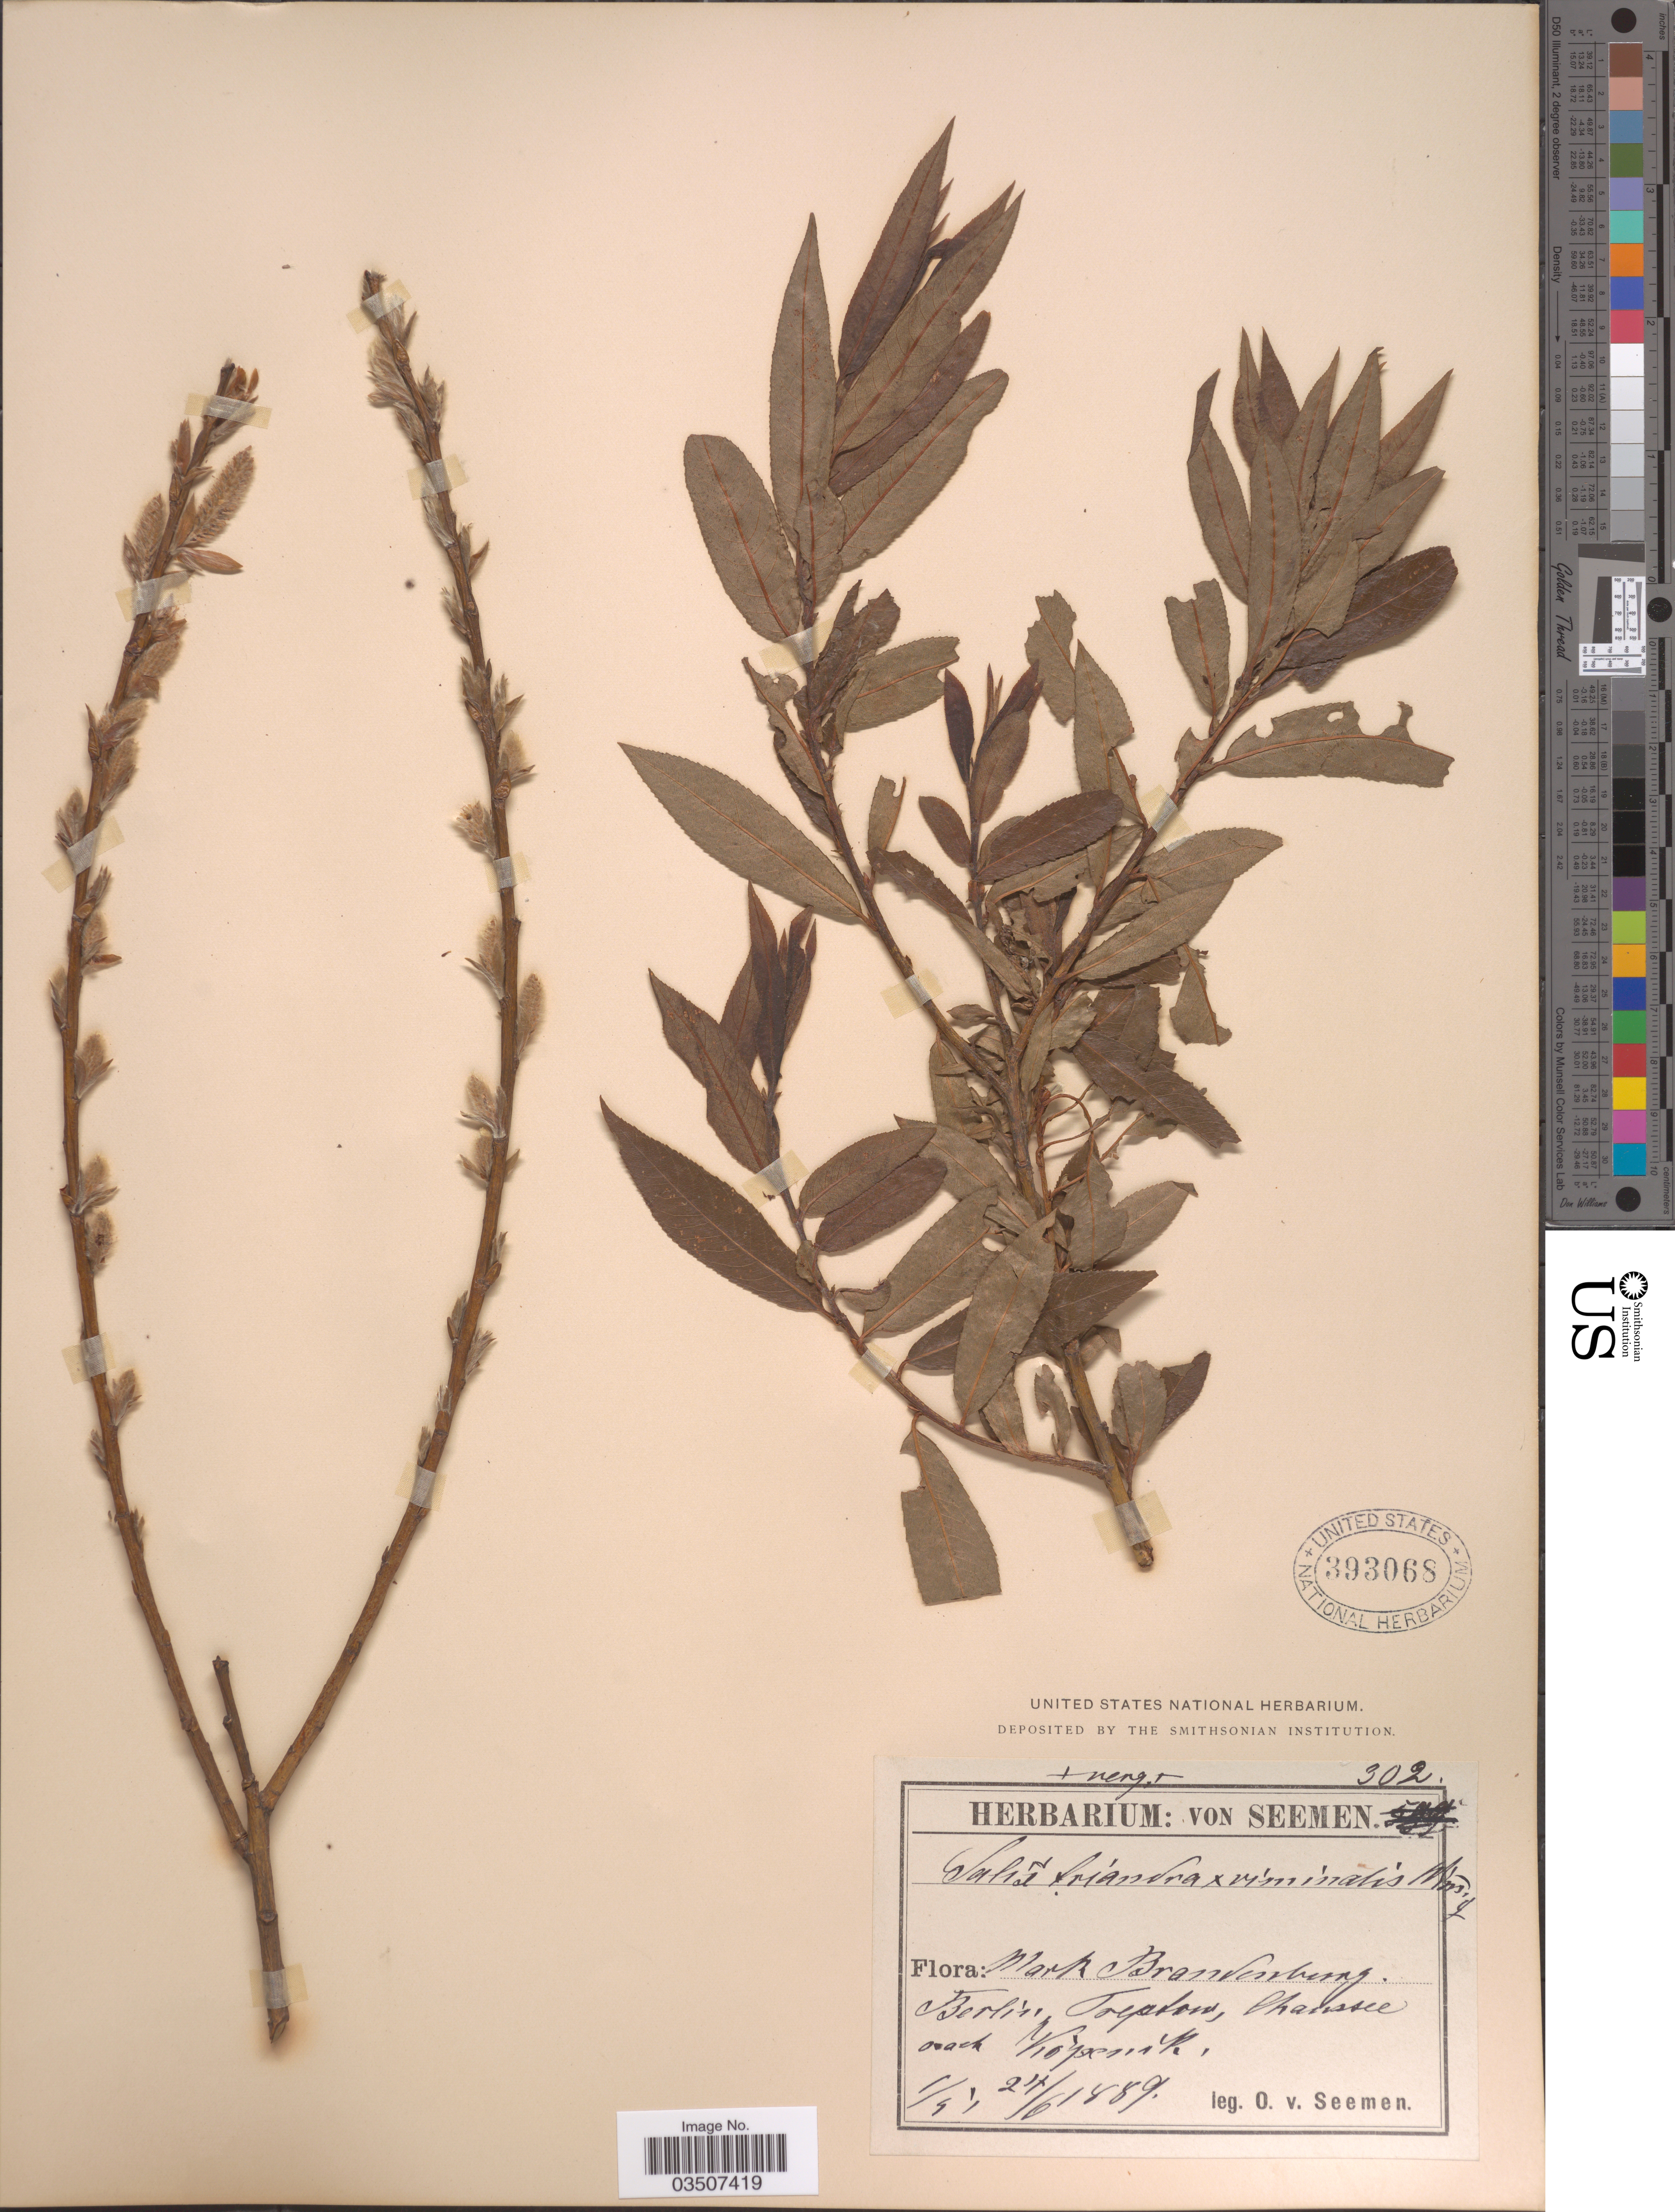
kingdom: Plantae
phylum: Tracheophyta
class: Magnoliopsida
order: Malpighiales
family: Salicaceae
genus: Salix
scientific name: Salix triandra x S. viminalis L.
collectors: K. O. von Seemen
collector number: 302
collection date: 1889-05-01/1889-06-24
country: Germany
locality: Mark Brandenburg. Berlin Treptow, Chaussee nach Kopenik.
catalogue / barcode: US 393068